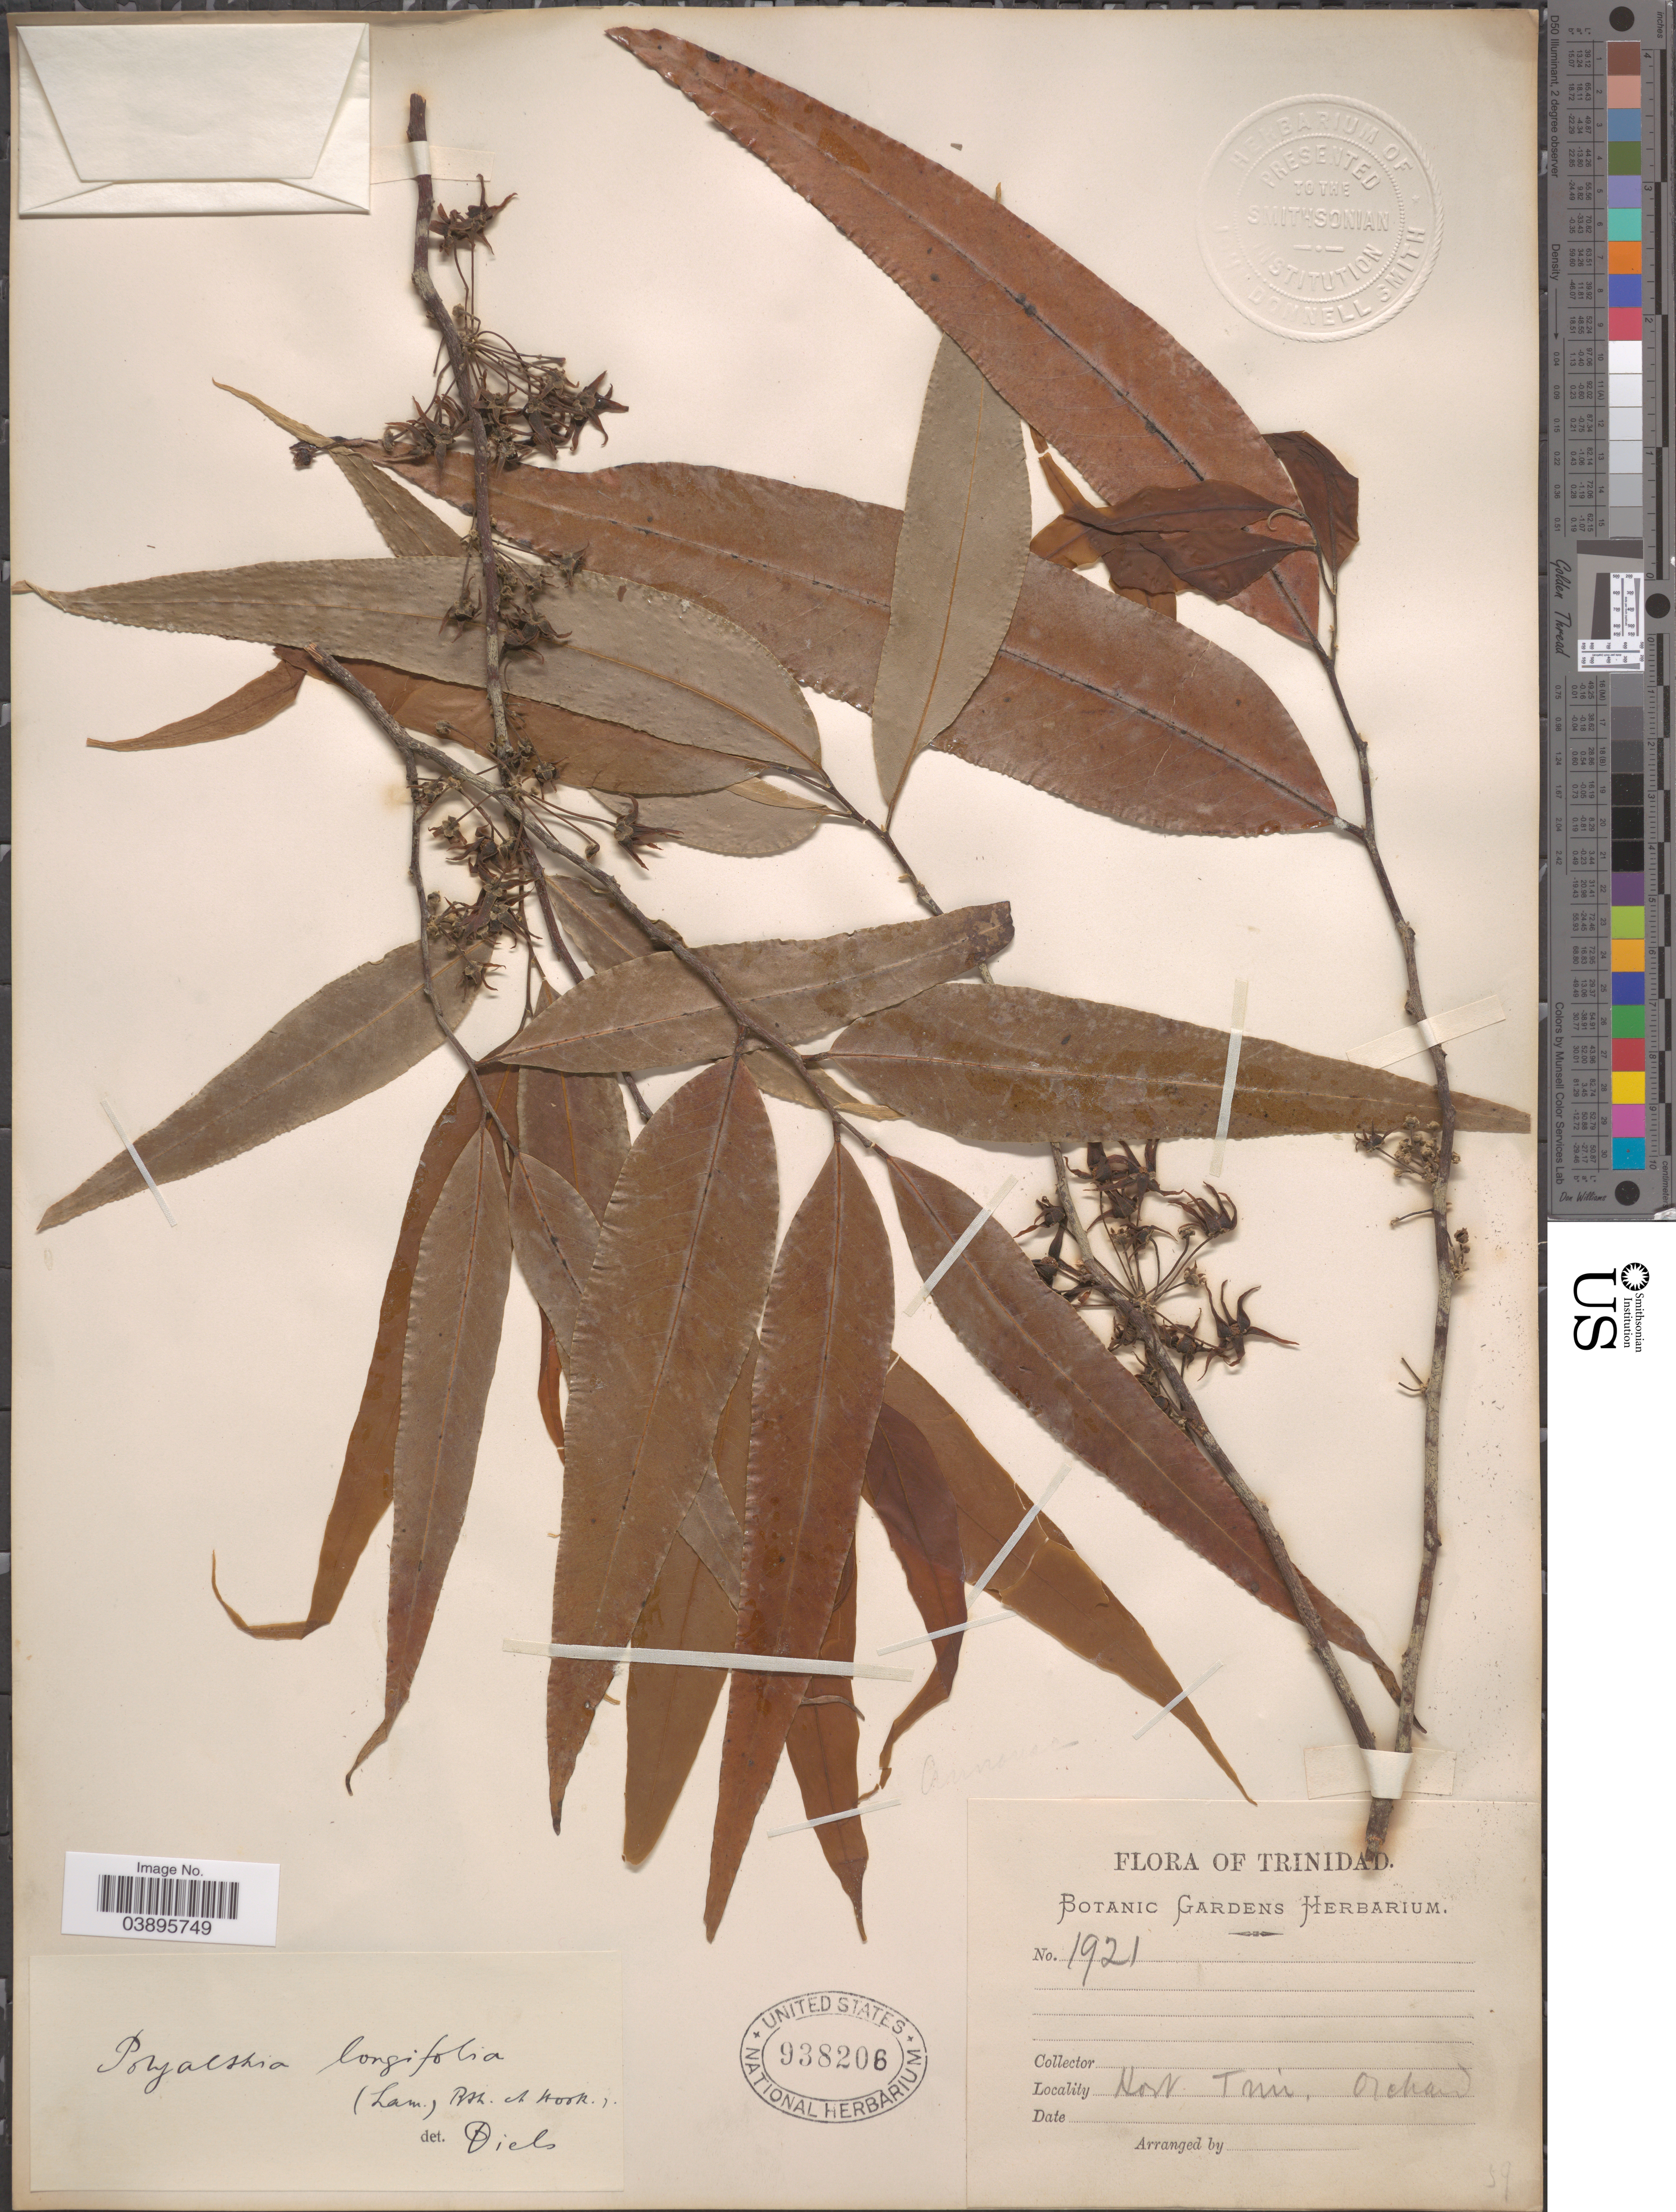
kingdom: Plantae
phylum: Tracheophyta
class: Magnoliopsida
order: Magnoliales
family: Annonaceae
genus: Polyalthia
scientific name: Polyalthia longifolia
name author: (Sonn.) Thwaites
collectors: ex herb. Botanic Gardens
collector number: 1921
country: Trinidad and Tobago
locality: Trinidad. Hort. Trin. Orchard.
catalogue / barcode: US 938206